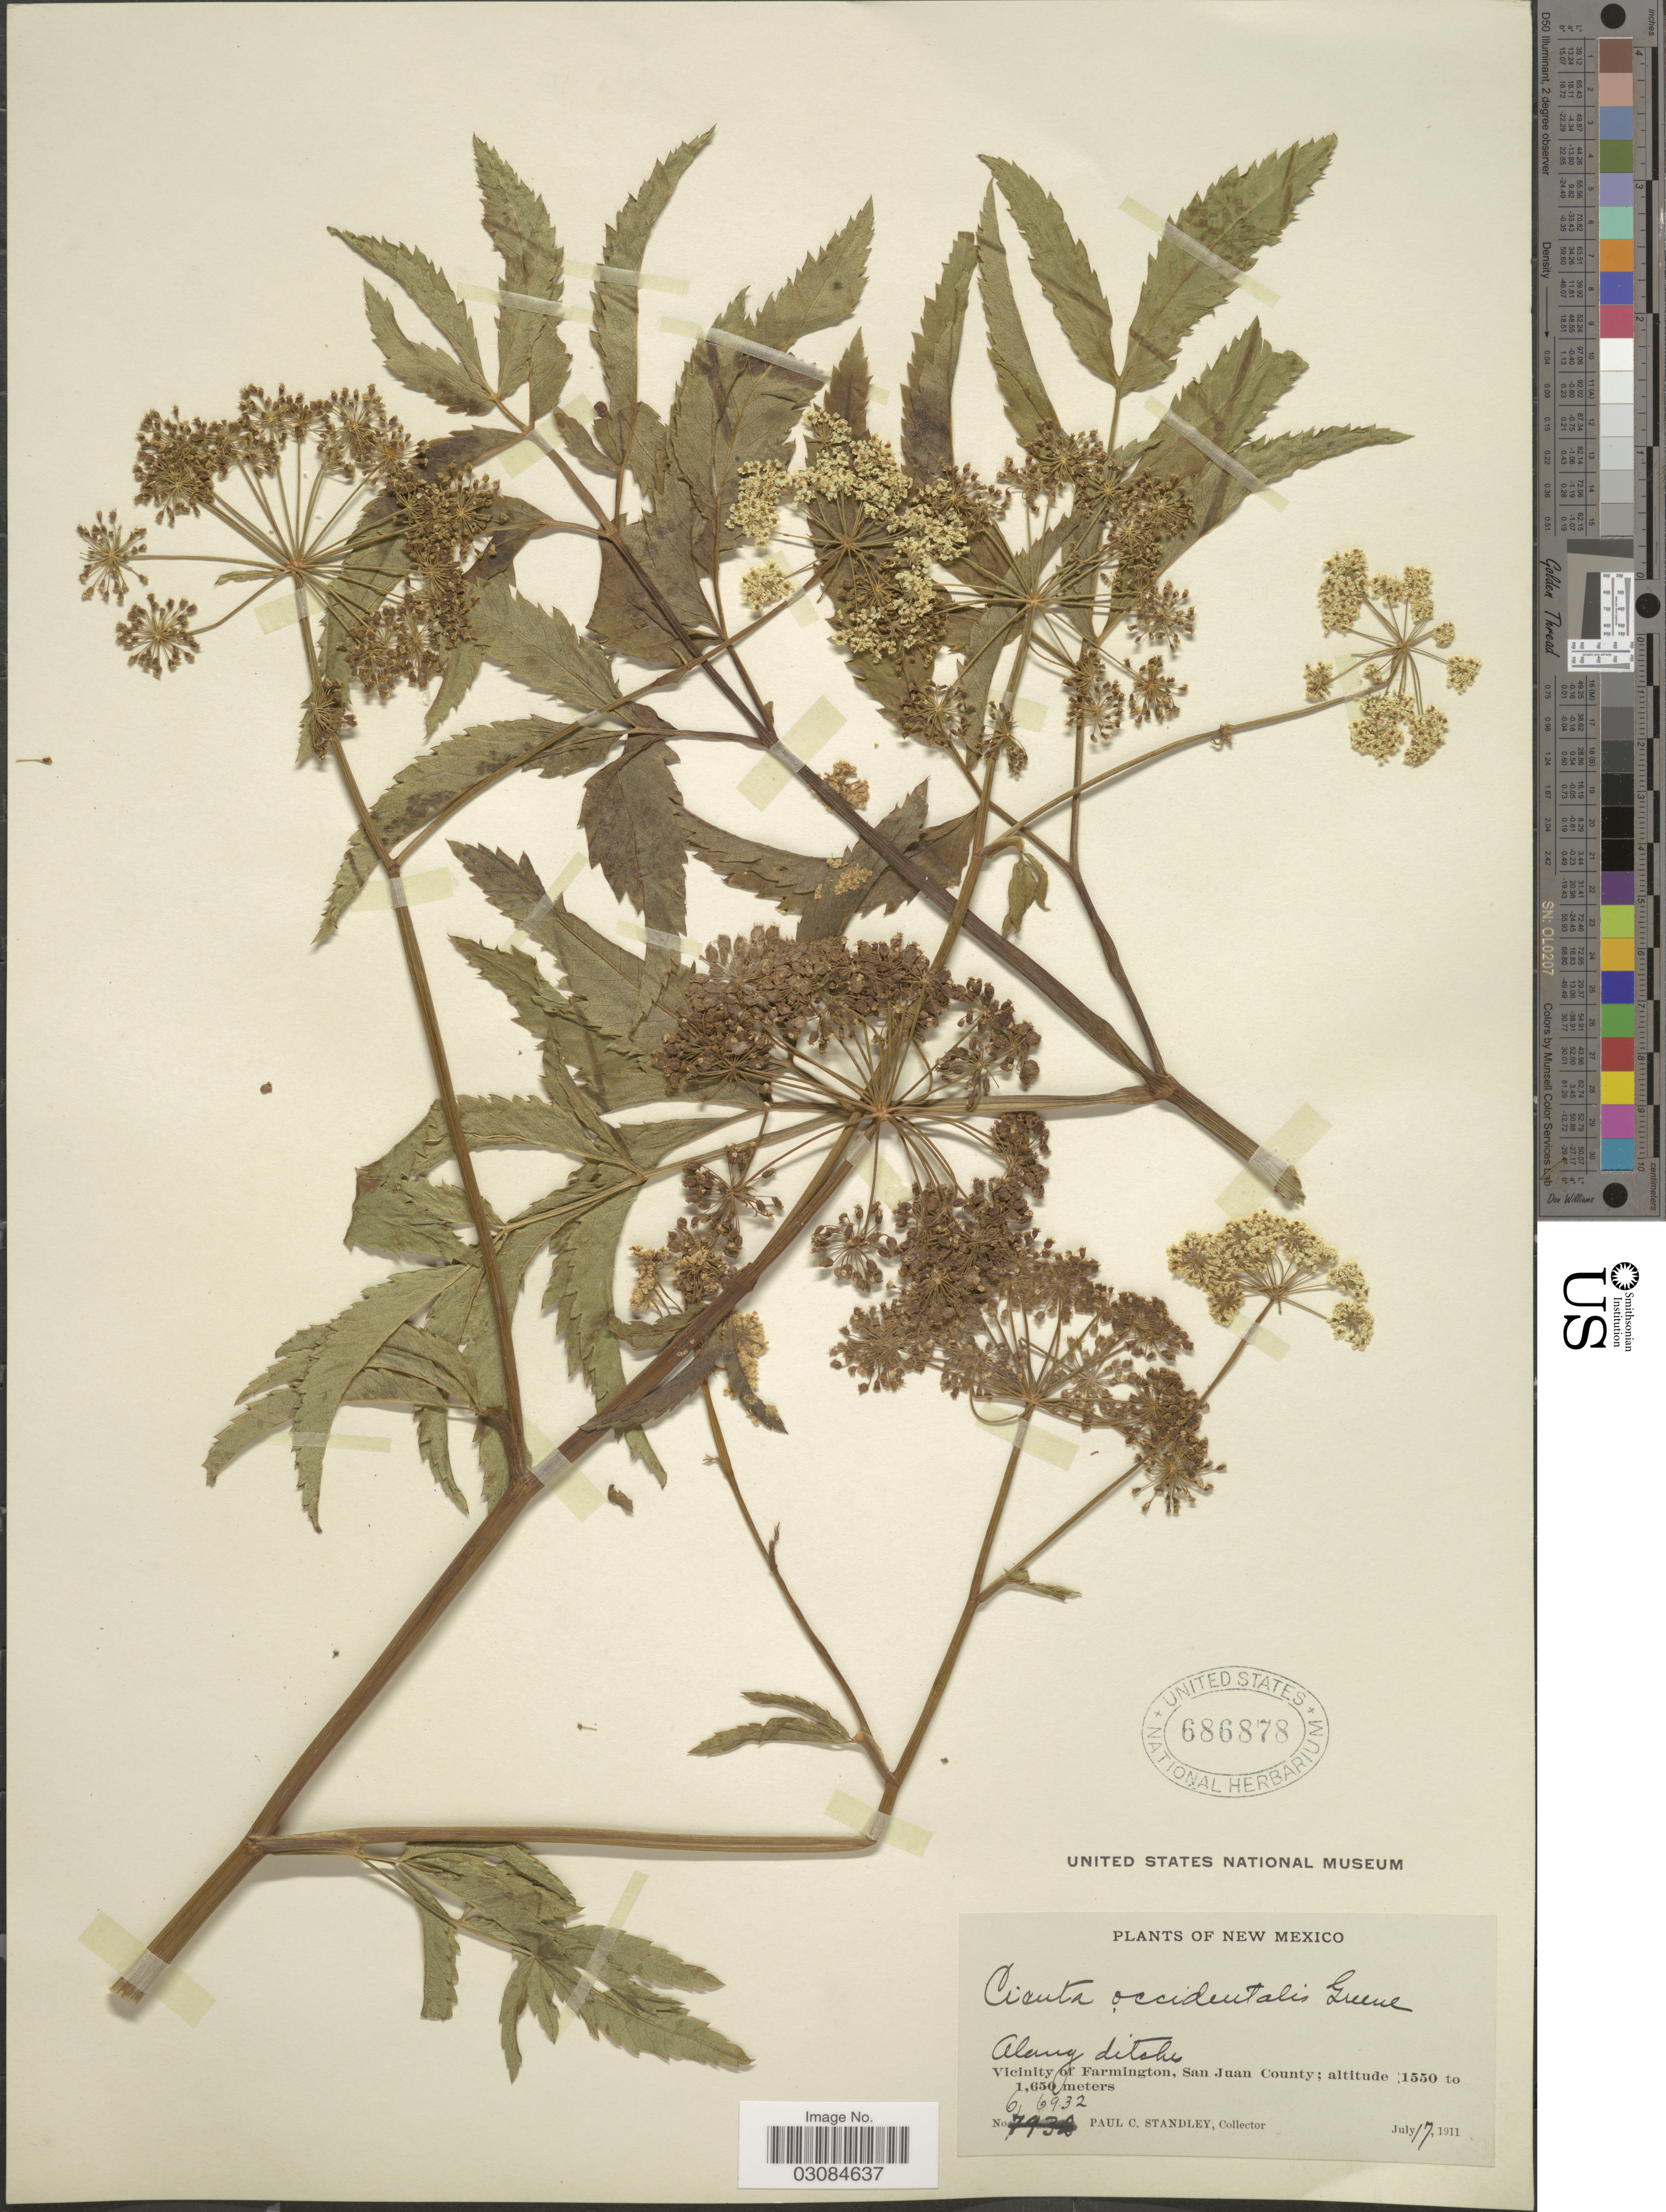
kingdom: Plantae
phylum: Tracheophyta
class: Magnoliopsida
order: Apiales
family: Apiaceae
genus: Cicuta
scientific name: Cicuta occidentalis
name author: Greene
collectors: P. C. Standley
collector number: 6932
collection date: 1911-07-17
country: United States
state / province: New Mexico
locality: Along ditches. Vicinity of Farmington, San Juan County.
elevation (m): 1550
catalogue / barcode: US 686878